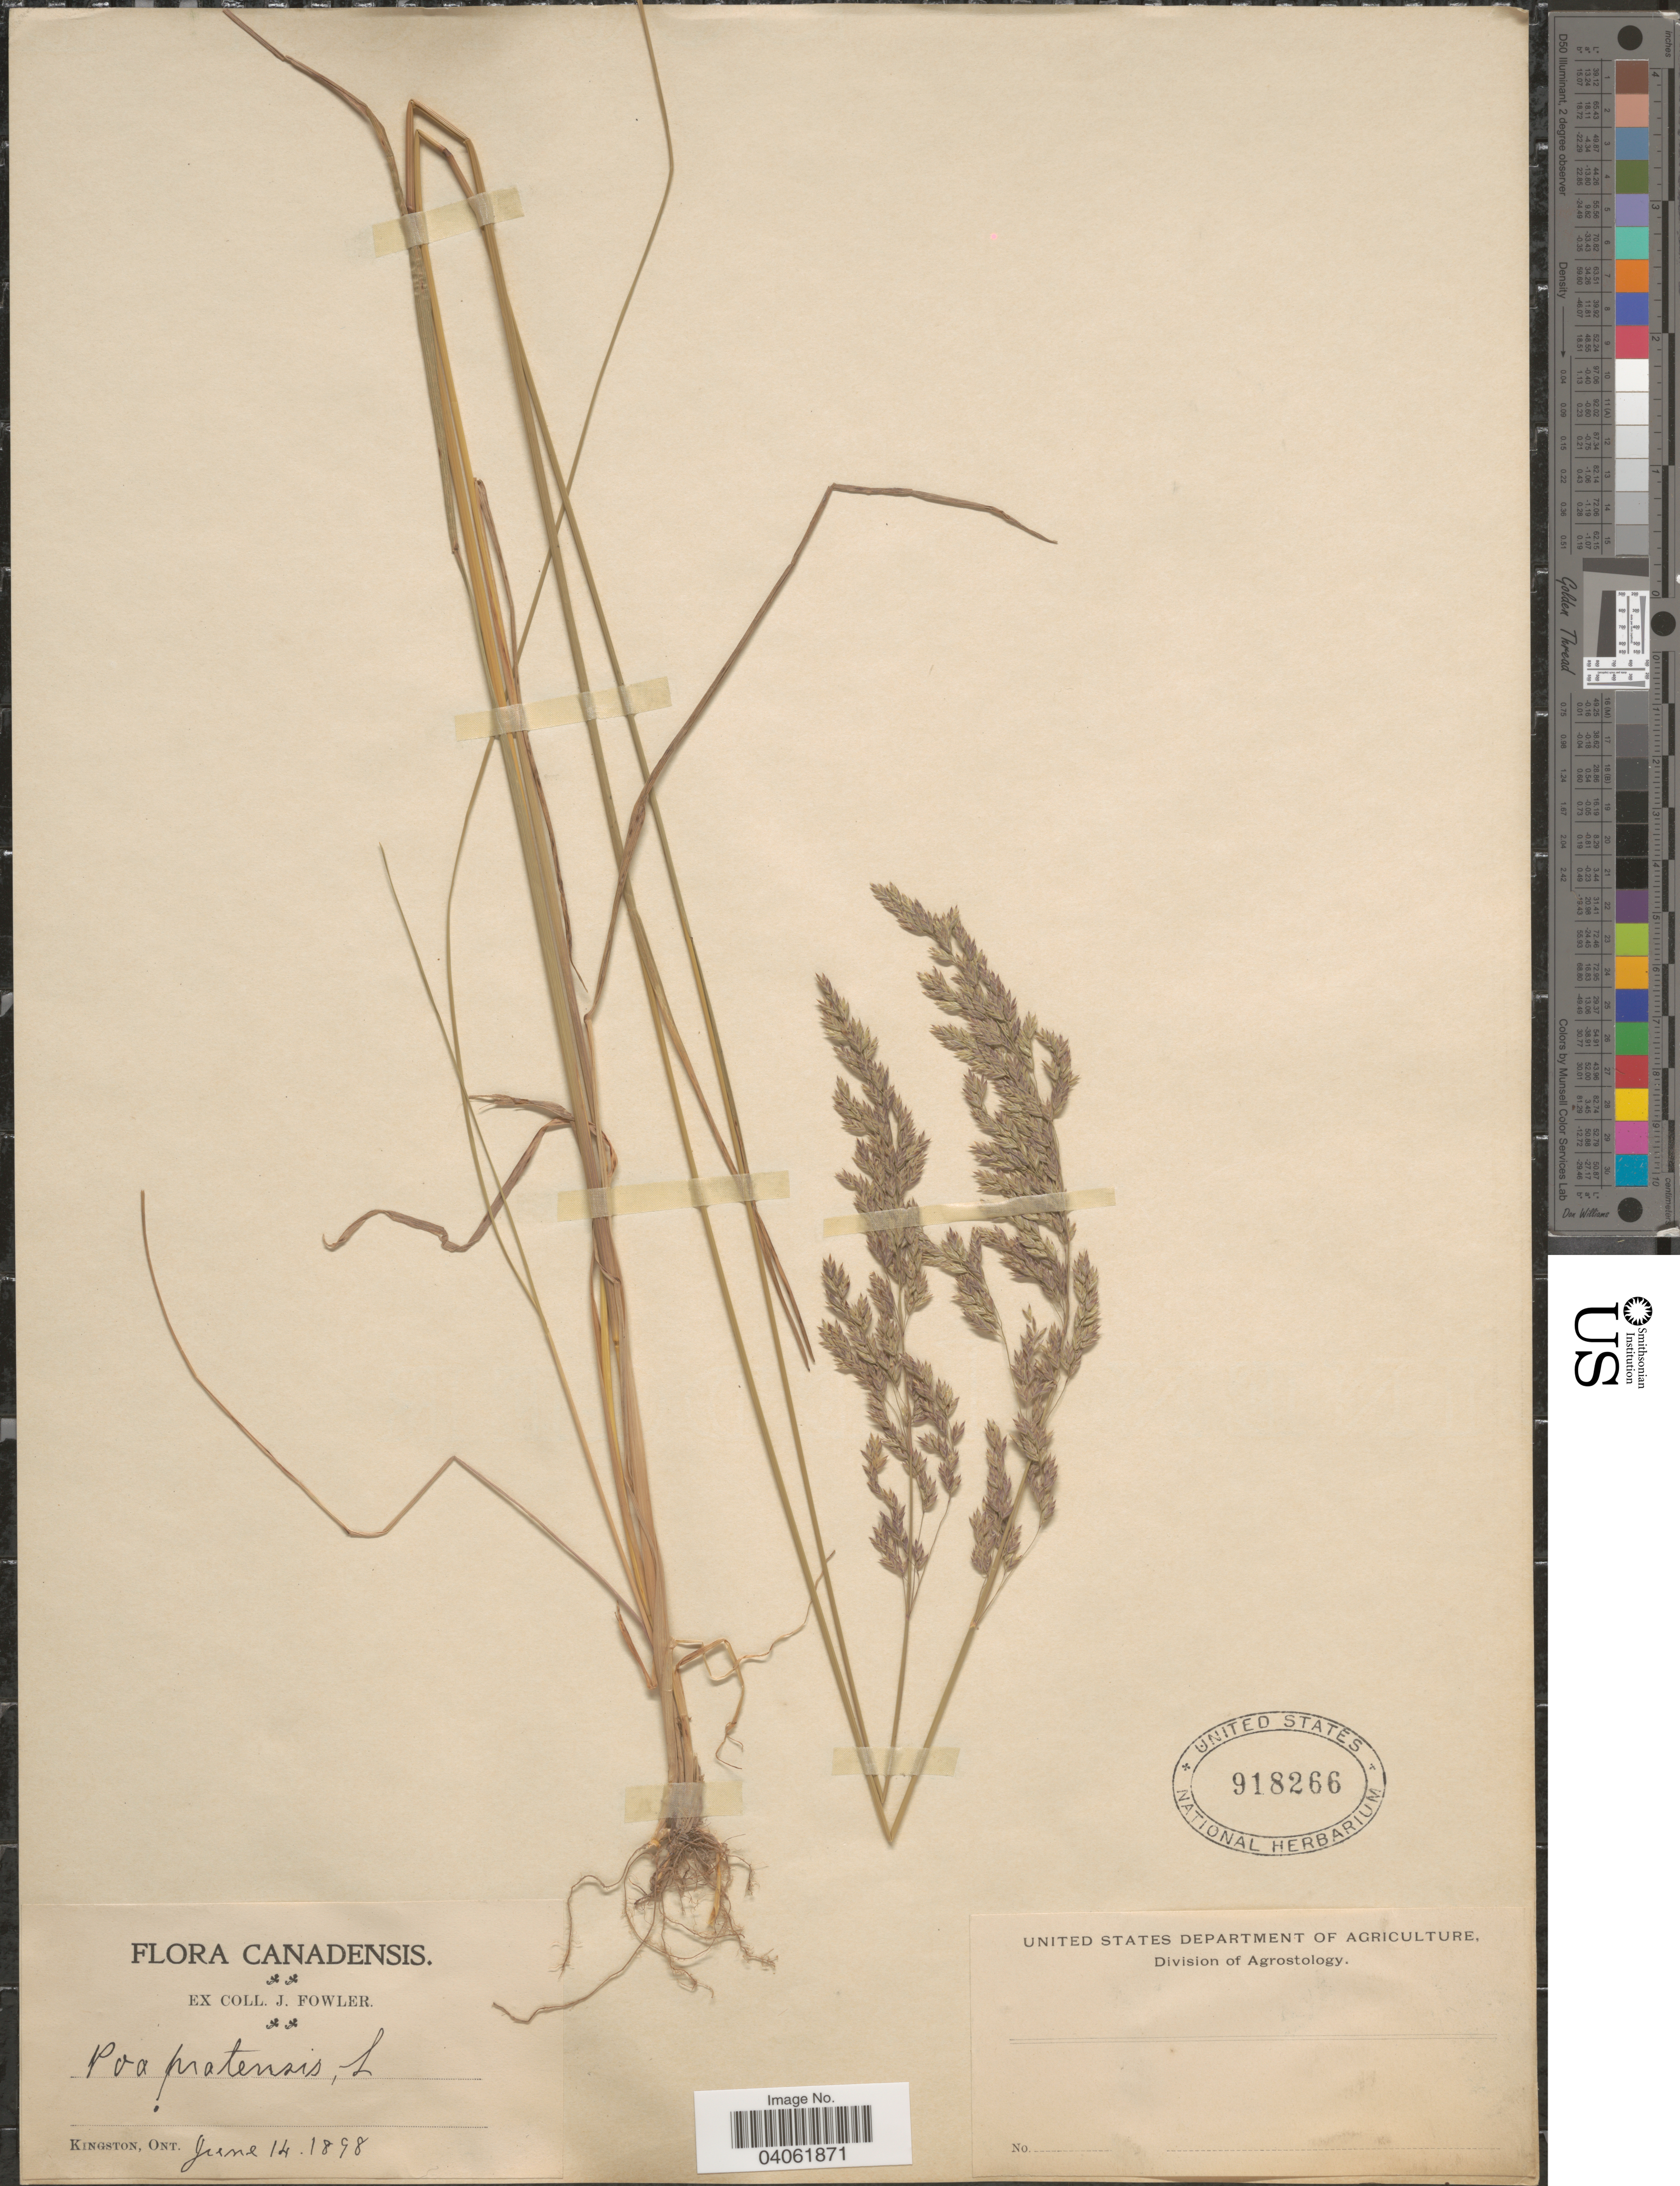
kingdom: Plantae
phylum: Tracheophyta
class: Liliopsida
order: Poales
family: Poaceae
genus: Poa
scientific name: Poa pratensis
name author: L.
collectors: J. Fowler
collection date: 1898-06-14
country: Canada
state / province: Ontario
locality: Kingston.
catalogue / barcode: US 918266